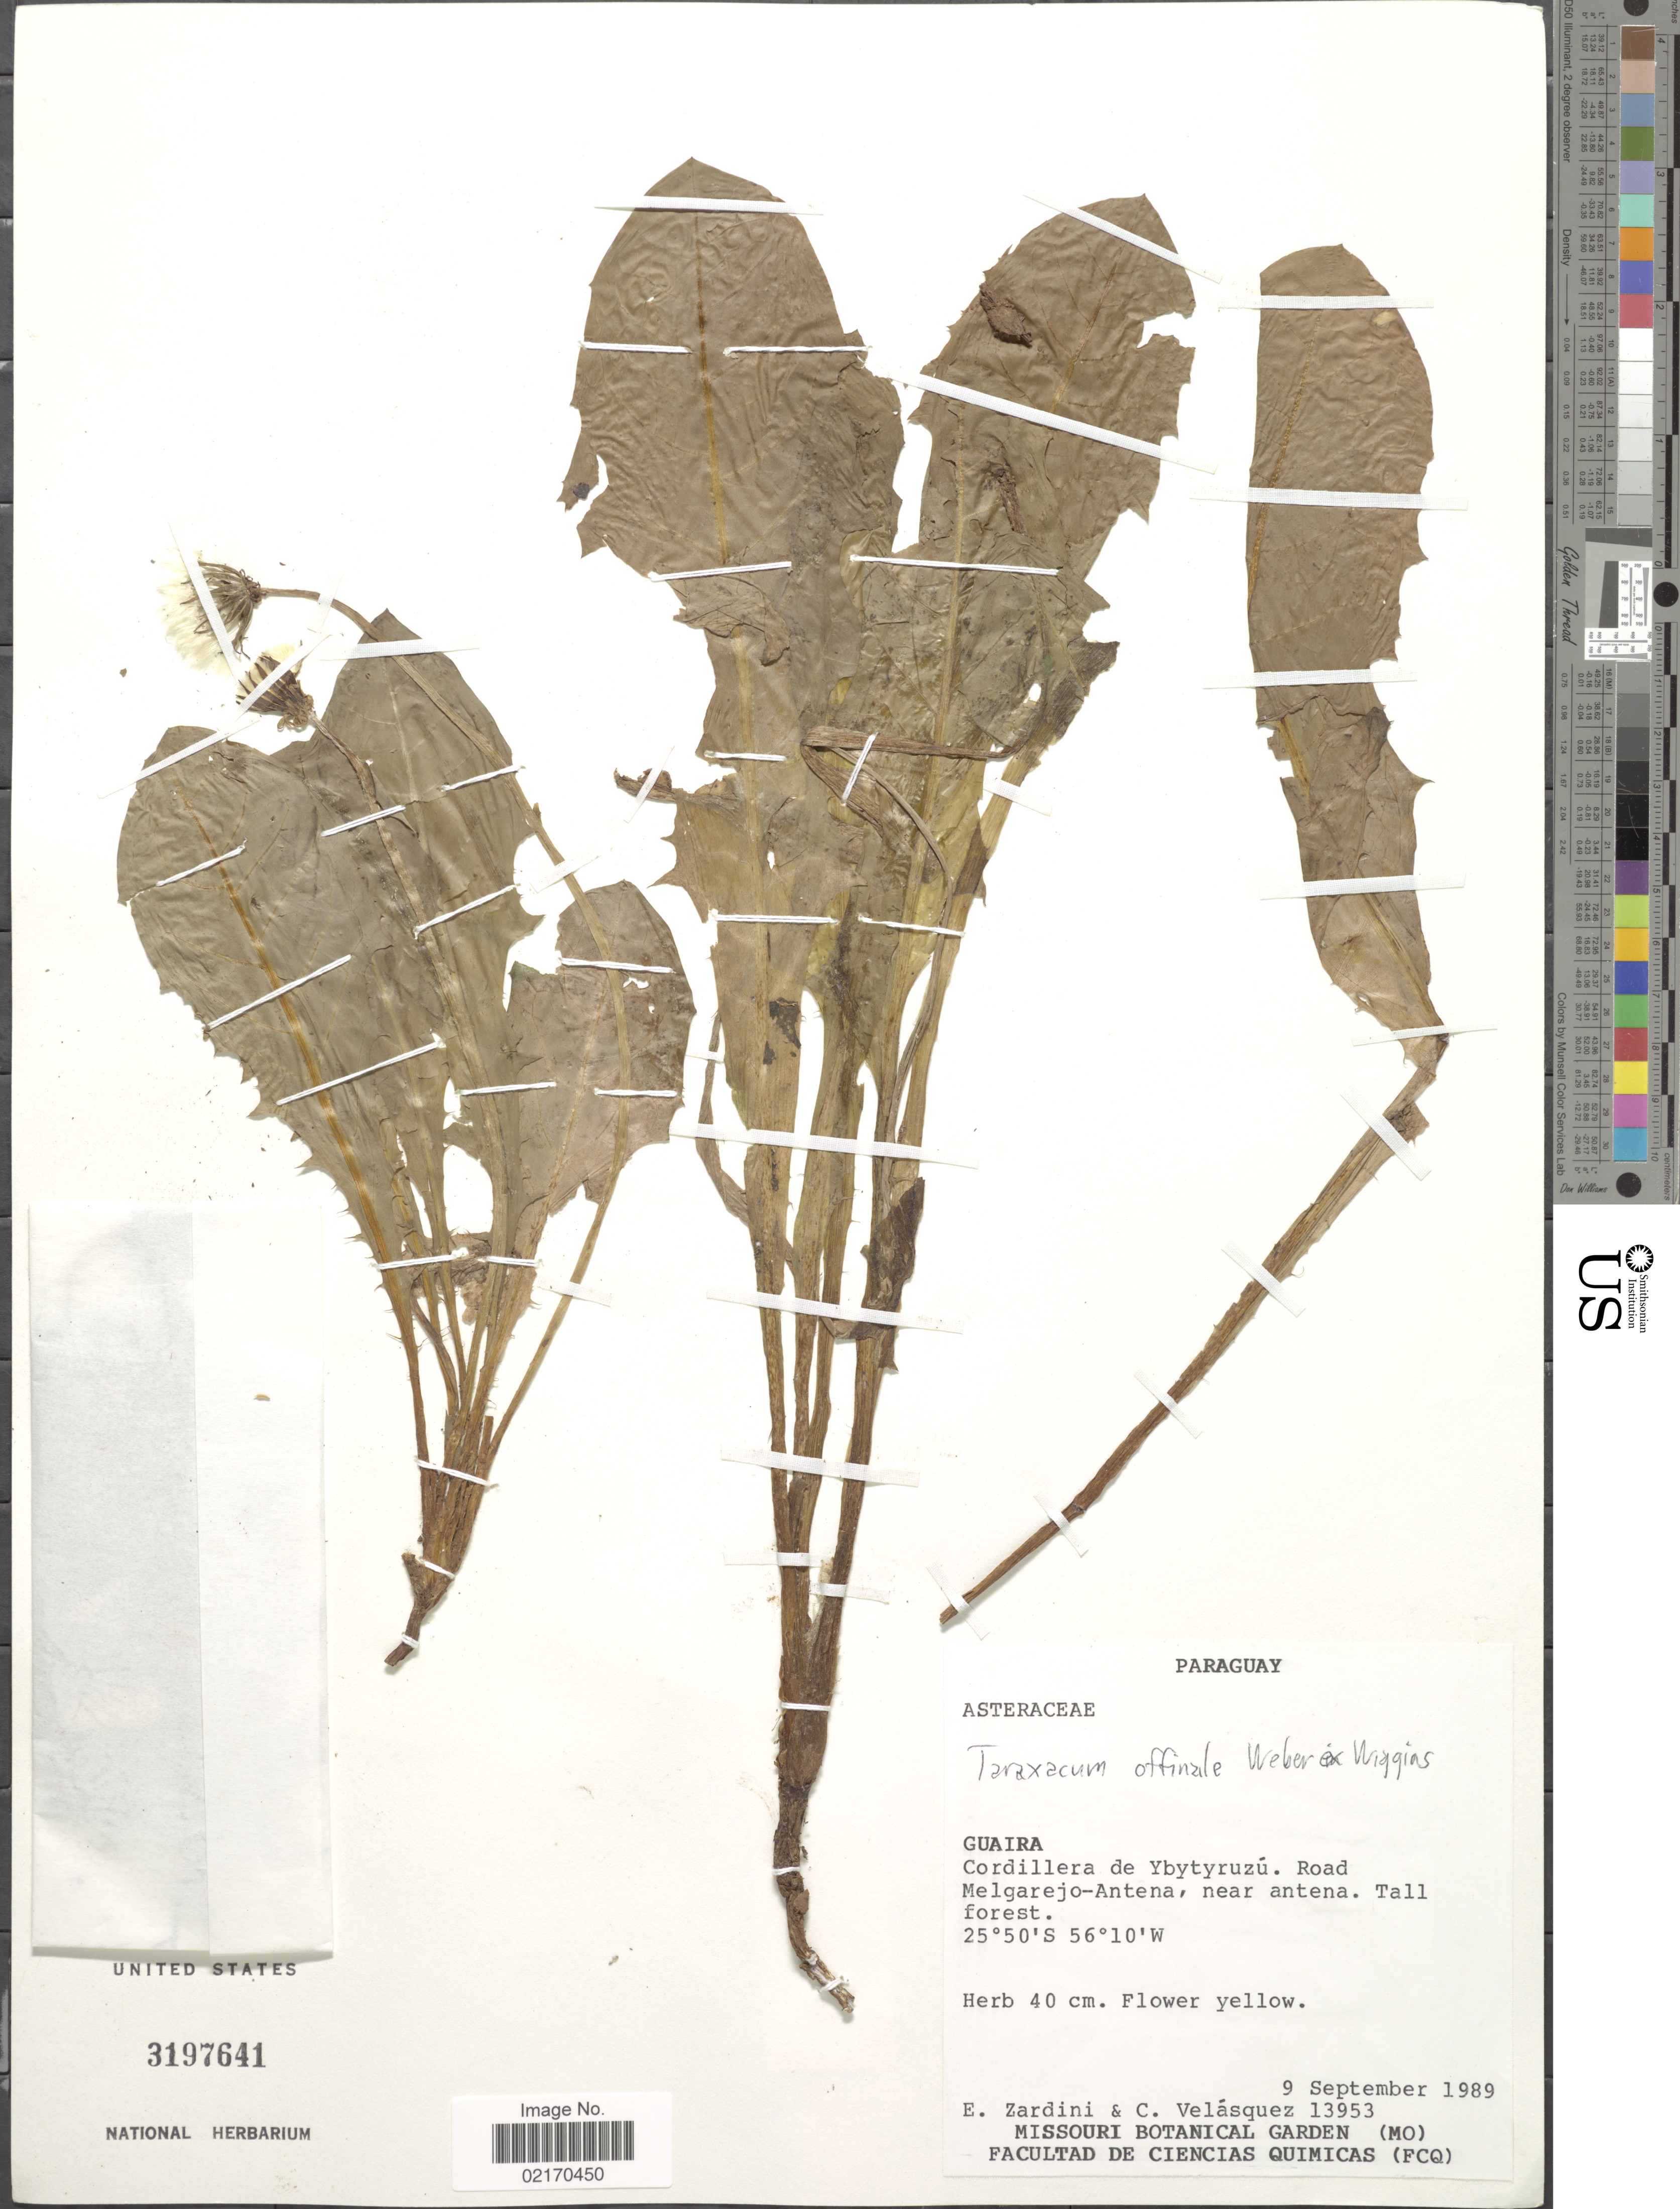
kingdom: Plantae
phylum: Tracheophyta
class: Magnoliopsida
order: Asterales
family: Asteraceae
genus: Taraxacum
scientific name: Taraxacum officinale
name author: G.H. Weber ex F.H. Wigg.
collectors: E. M. Zardini & C. Velásquez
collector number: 13953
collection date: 1989-09-09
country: Paraguay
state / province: Guaira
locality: Cordillera de Ybytyruzu, road Melgarejo-Antenna, near antena.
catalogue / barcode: US 3197641